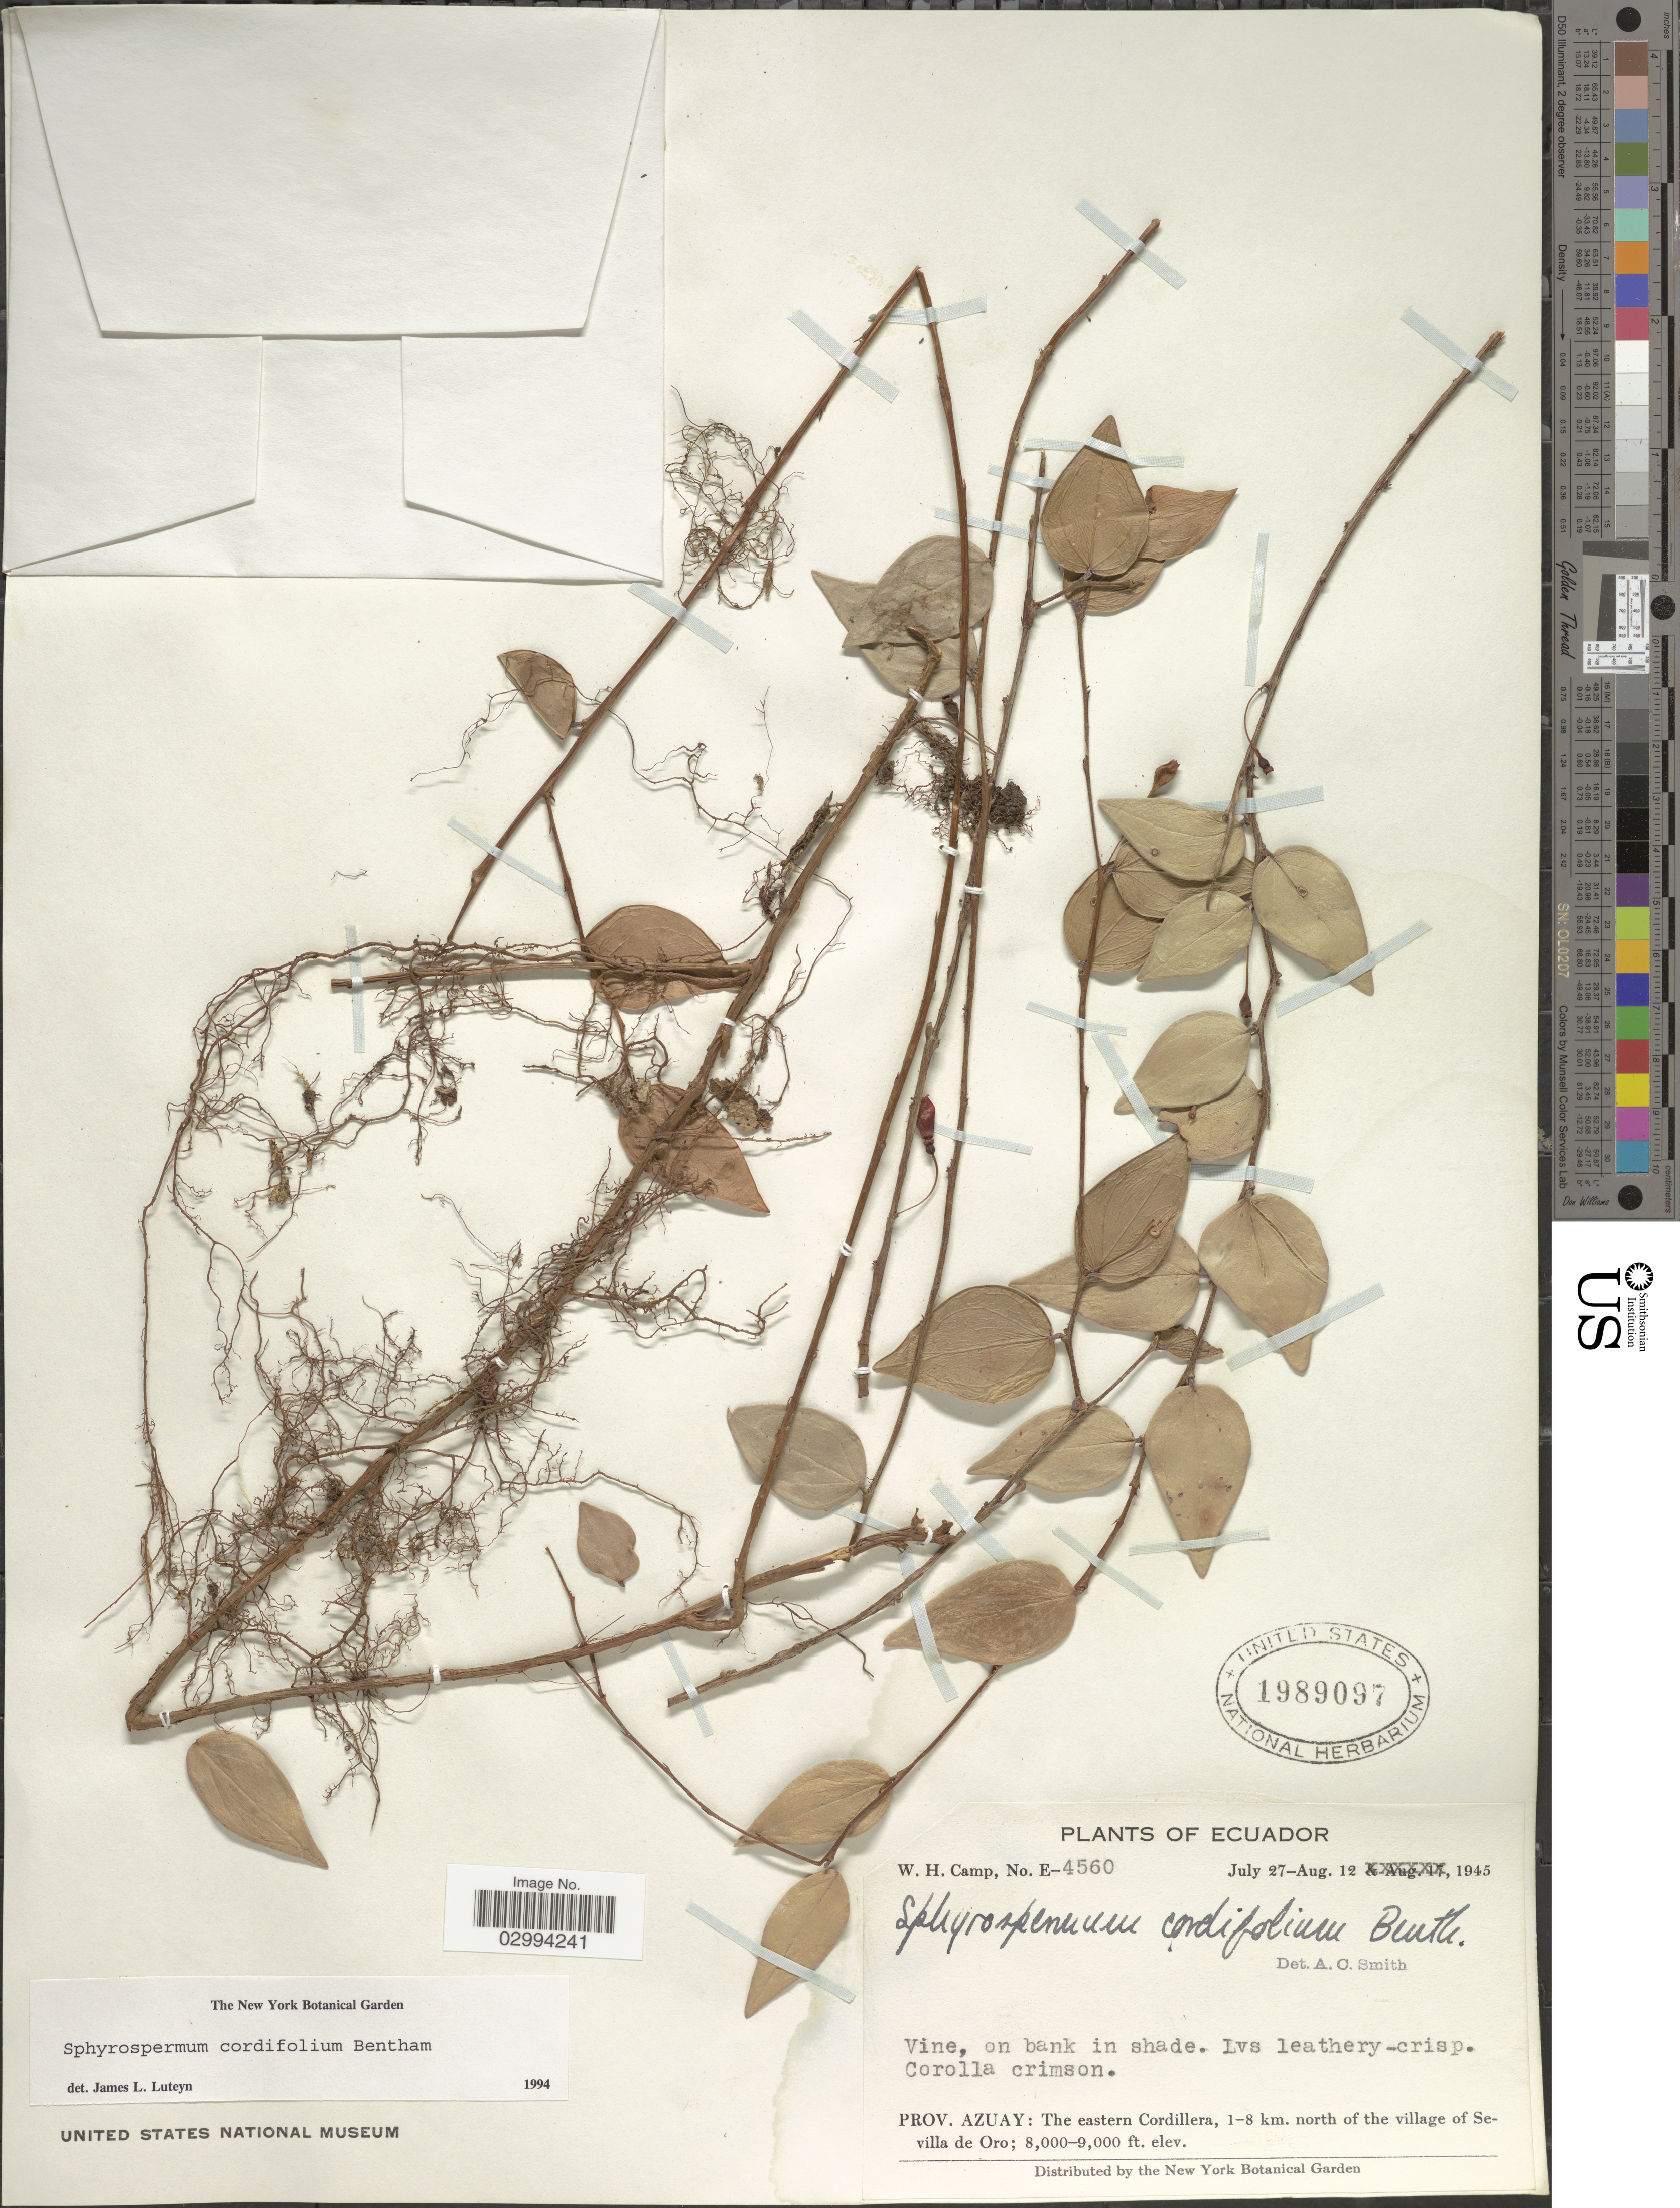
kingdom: Plantae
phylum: Tracheophyta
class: Magnoliopsida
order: Ericales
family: Ericaceae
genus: Sphyrospermum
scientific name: Sphyrospermum cordifolium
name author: Benth.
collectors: W. H. Camp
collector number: E-4560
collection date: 1945-07-27/1945-08-12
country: Ecuador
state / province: Azuay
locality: The eastern Cordillera, 1-8 km. north of the village of Sevilla de Oro.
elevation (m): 2438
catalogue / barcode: US 1989097